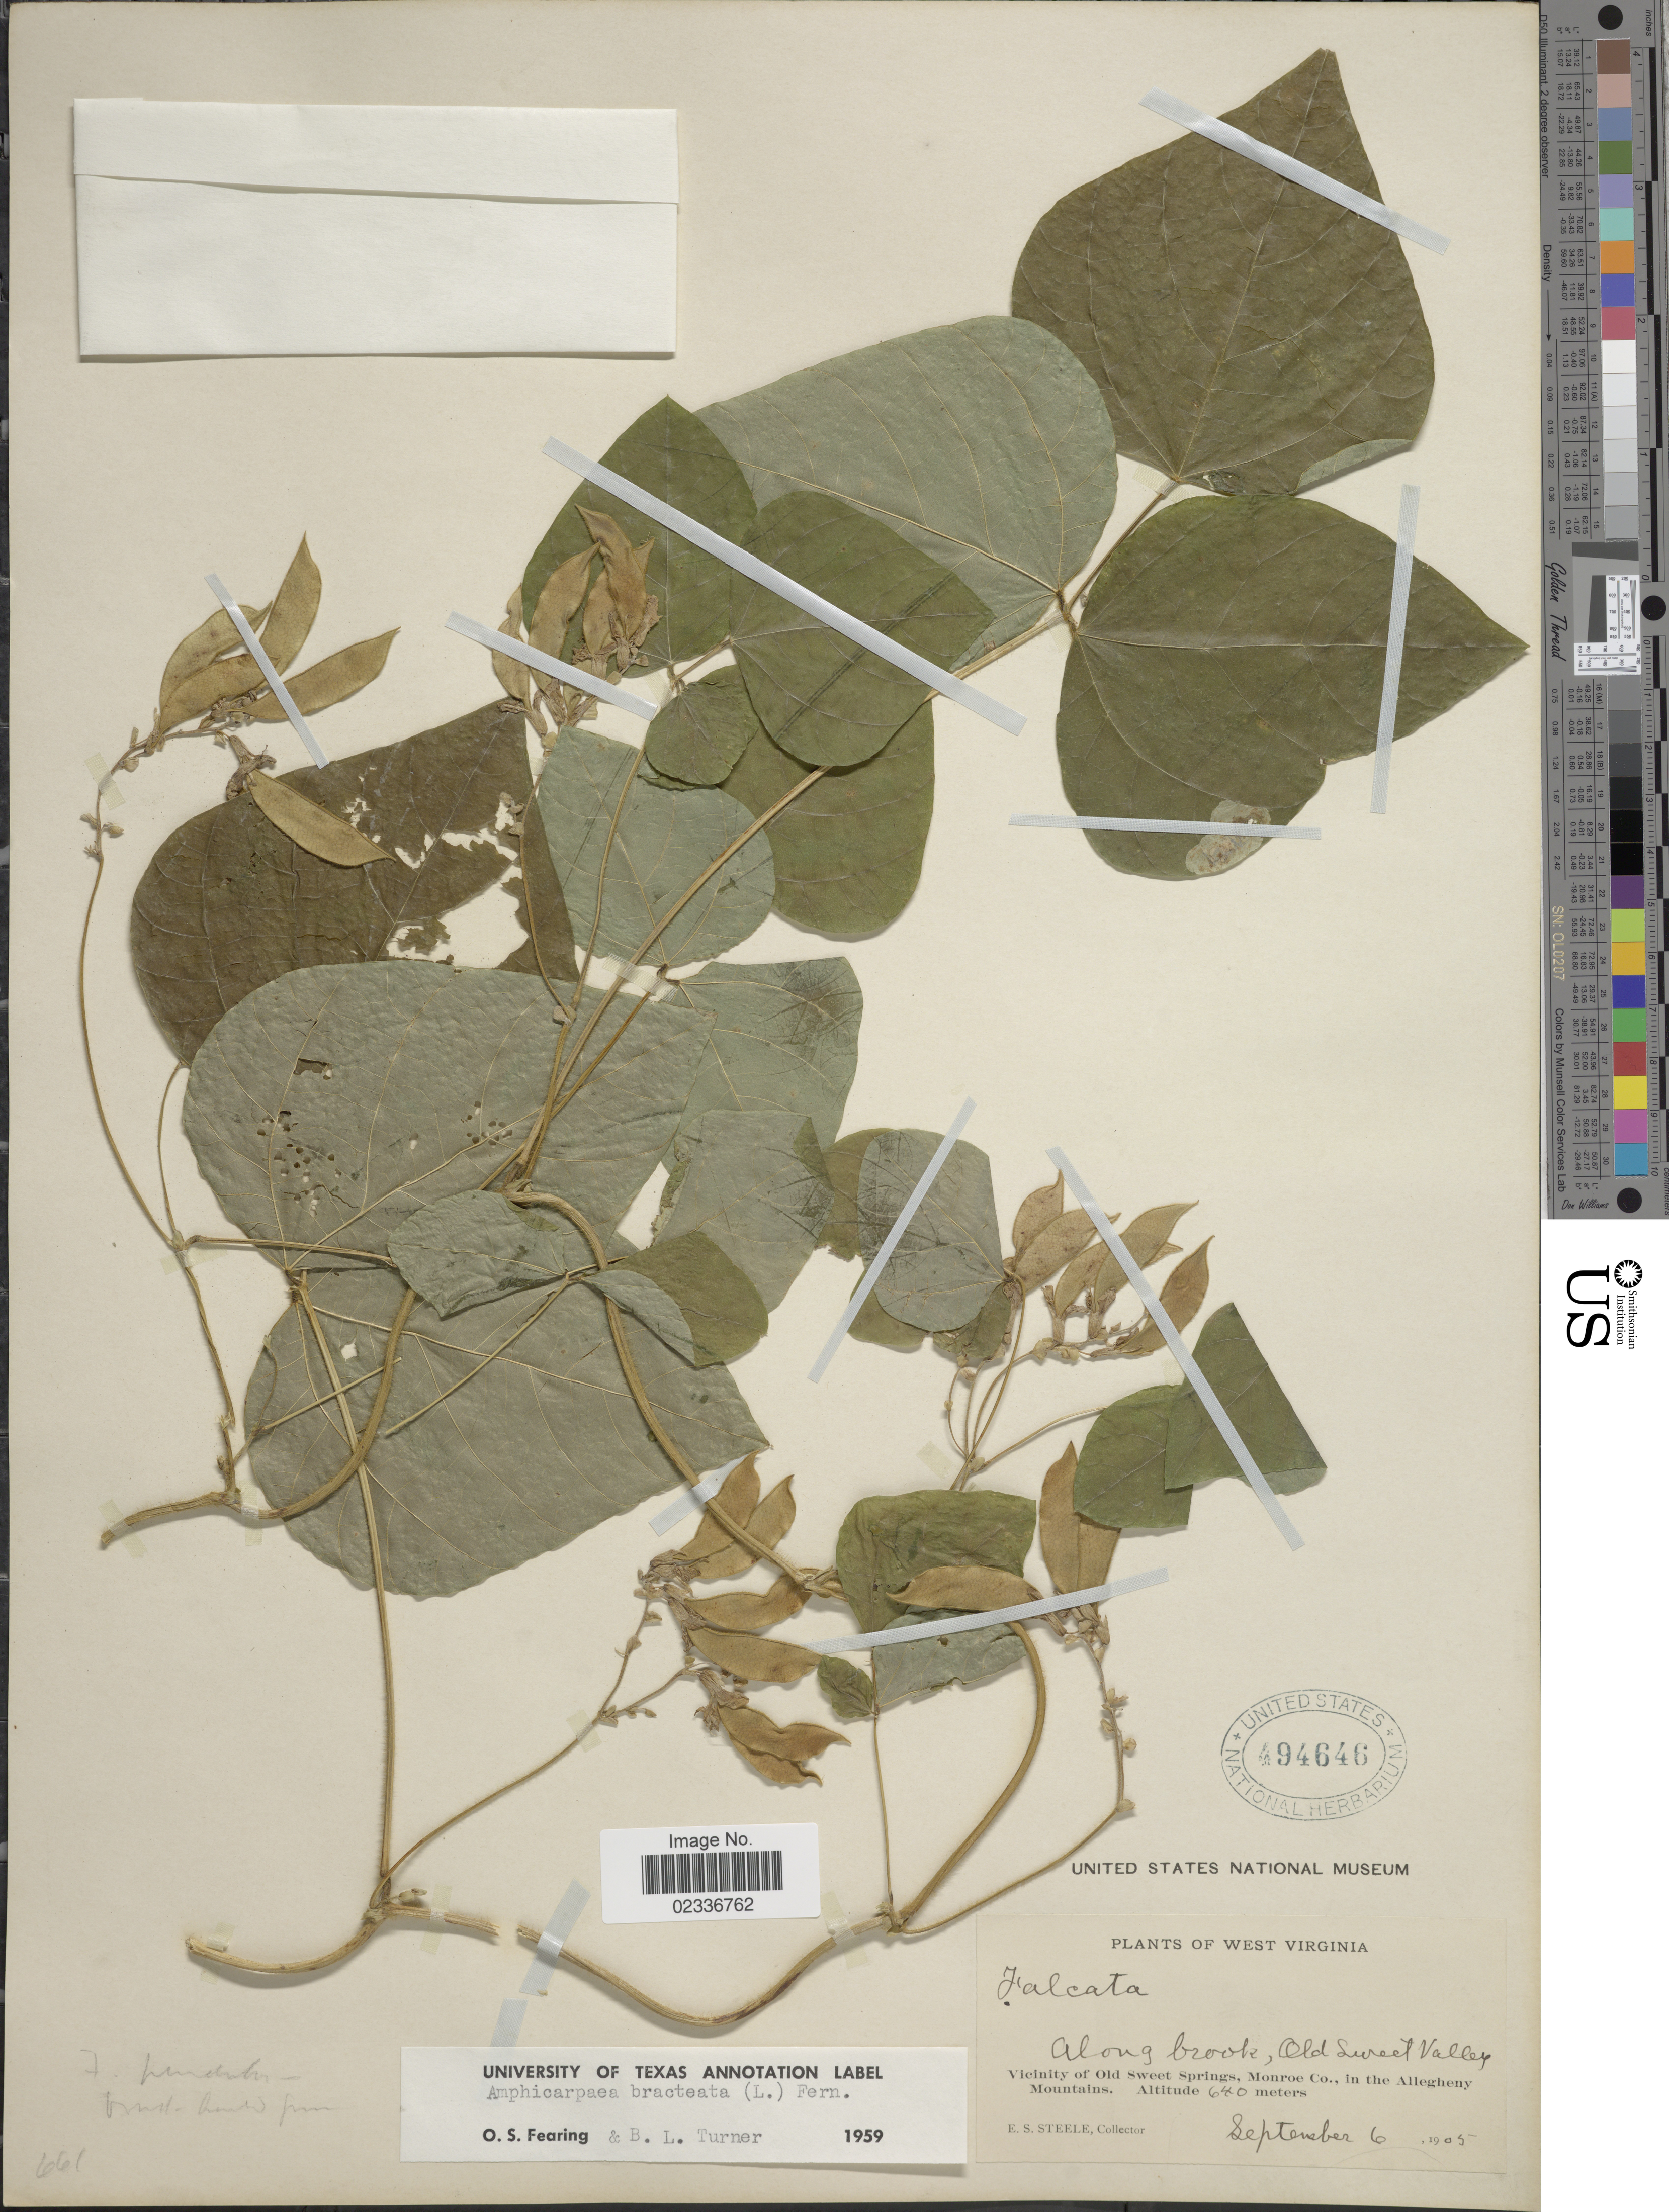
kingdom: Plantae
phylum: Tracheophyta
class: Magnoliopsida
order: Fabales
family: Fabaceae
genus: Amphicarpaea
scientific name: Amphicarpaea bracteata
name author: (L.) Fernald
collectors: E. Steele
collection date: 1905-09-06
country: United States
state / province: West Virginia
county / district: Monroe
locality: Along brook, Old Sweet Valley, vicinity of Old Sweet Springs, Monroe Co., in the Allegheny Mountains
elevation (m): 640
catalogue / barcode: US 494646